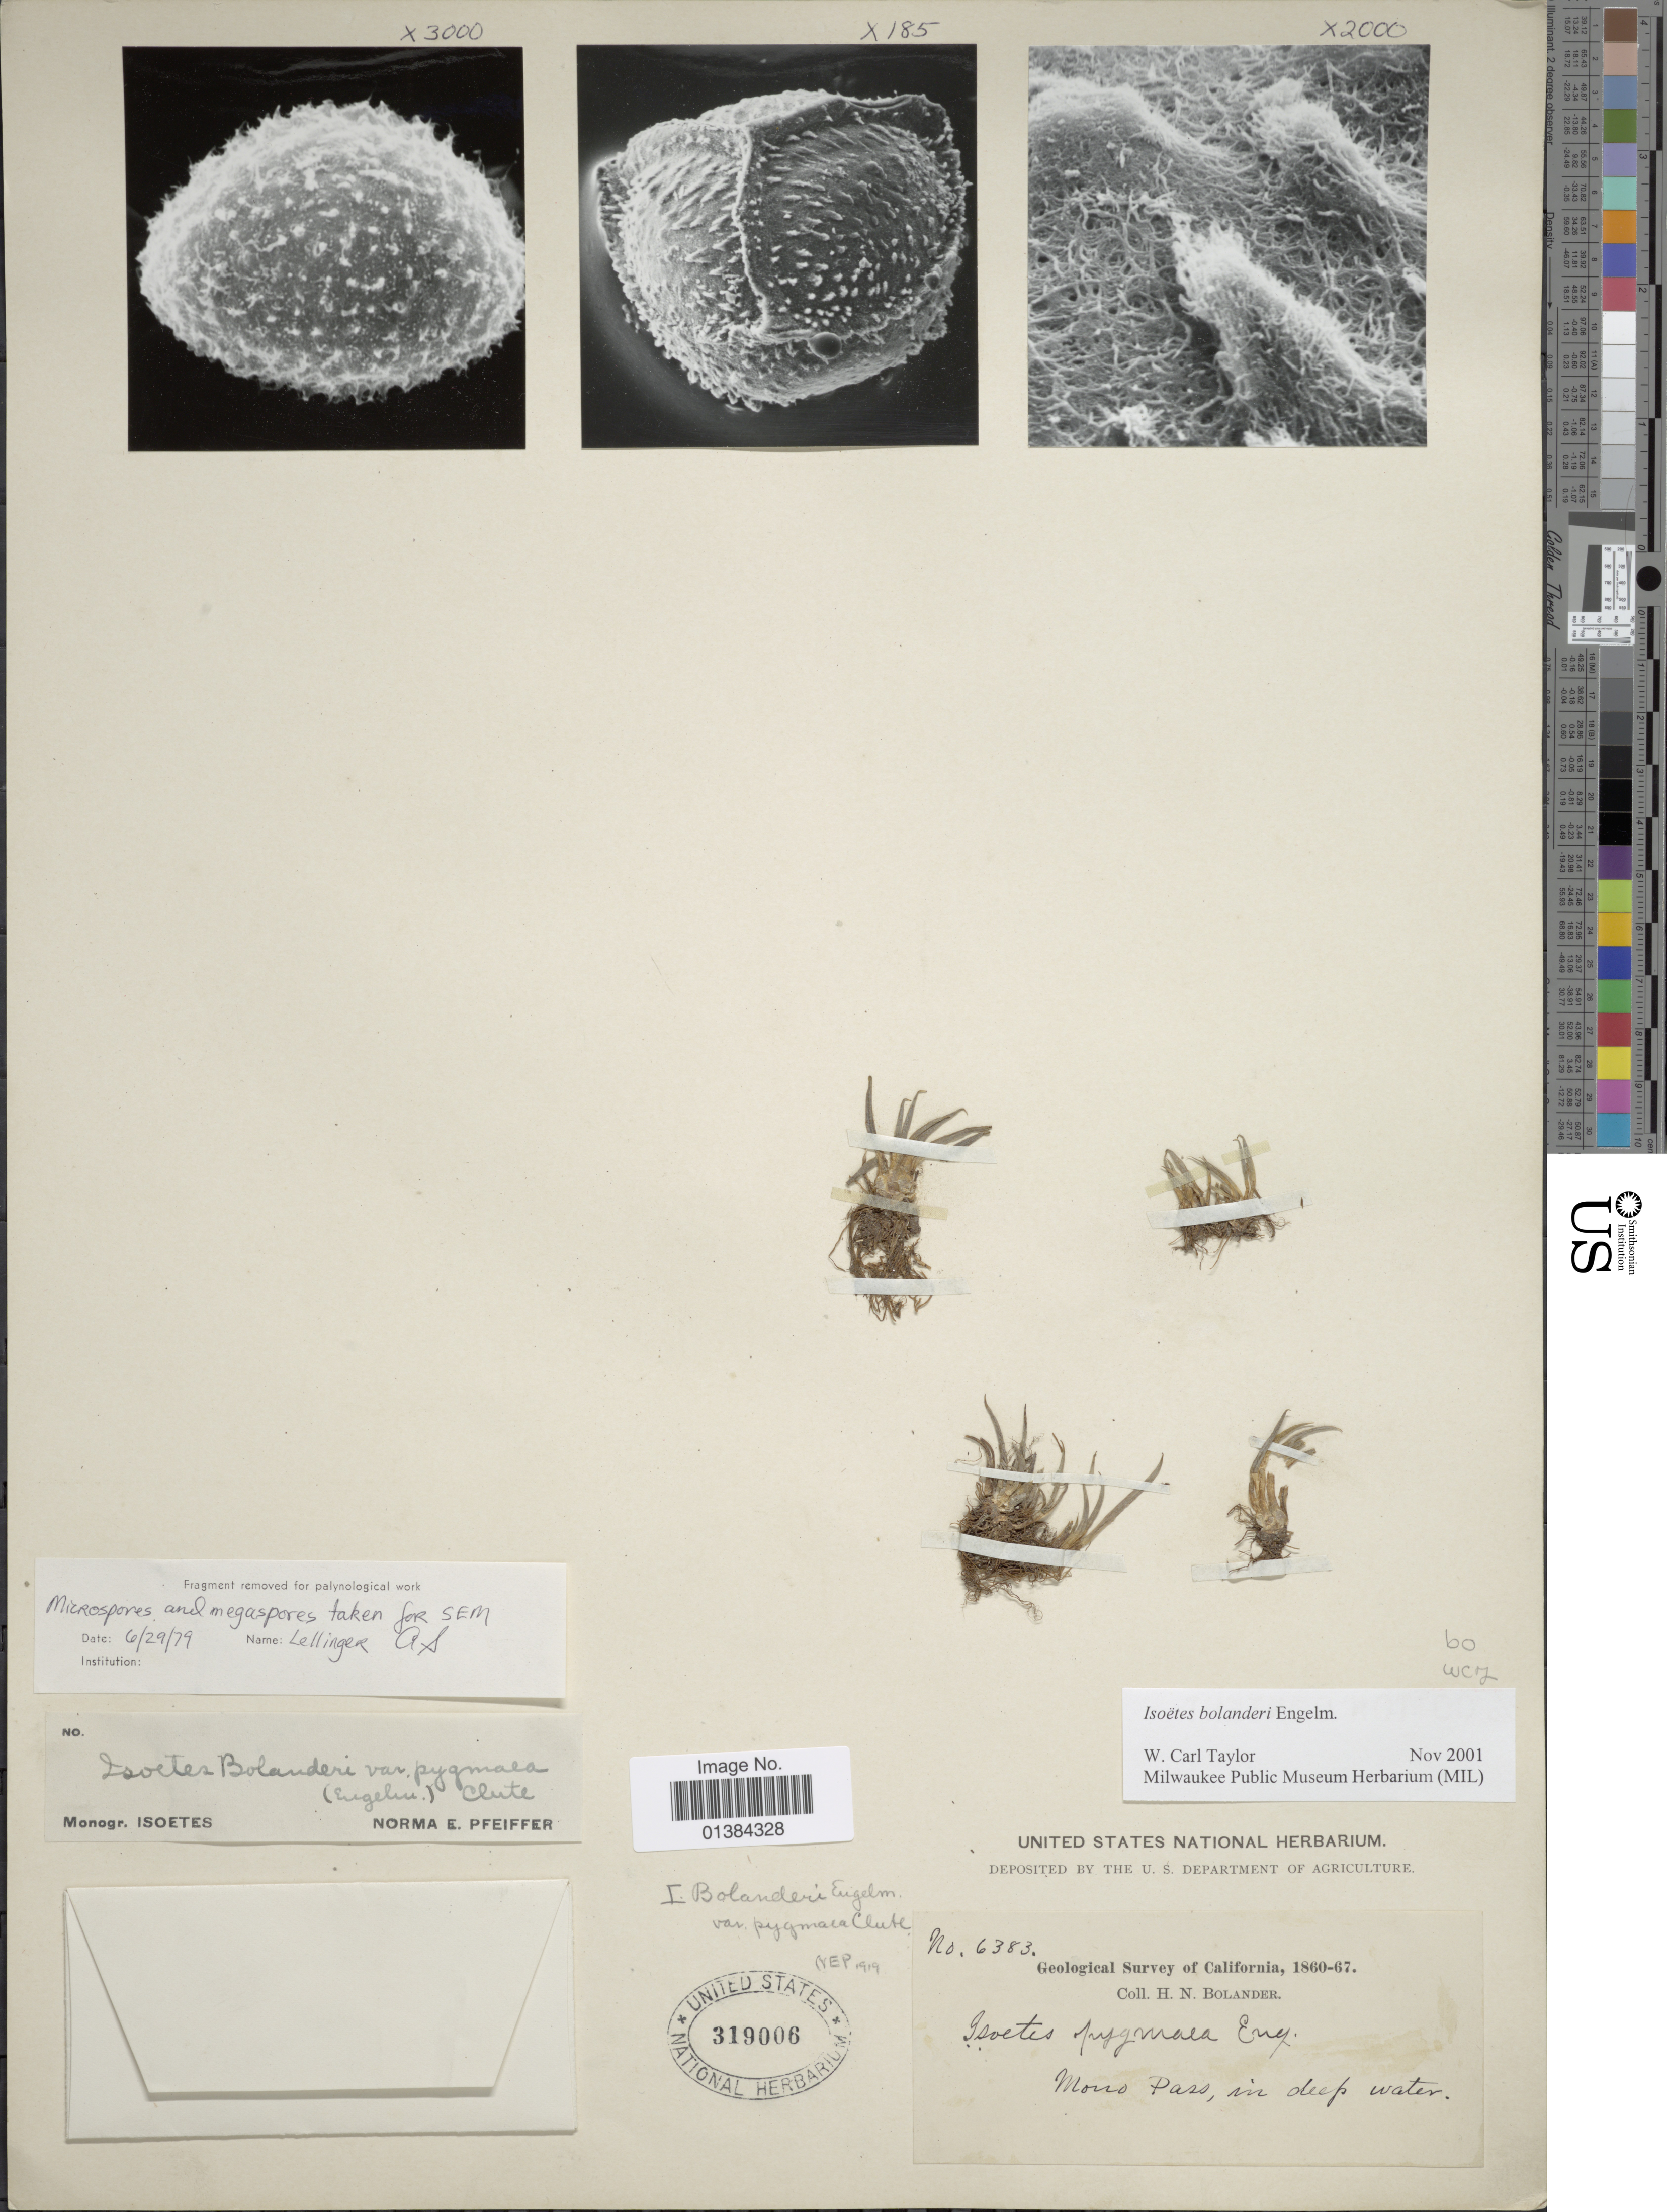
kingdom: Plantae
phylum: Tracheophyta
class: Lycopodiopsida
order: Isoetales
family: Isoetaceae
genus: Isoetes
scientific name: Isoetes bolanderi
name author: Engelm.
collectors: H. Bolander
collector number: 6383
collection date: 1860/1867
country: United States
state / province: California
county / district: Mono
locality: Mono Pass.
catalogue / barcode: US 319006